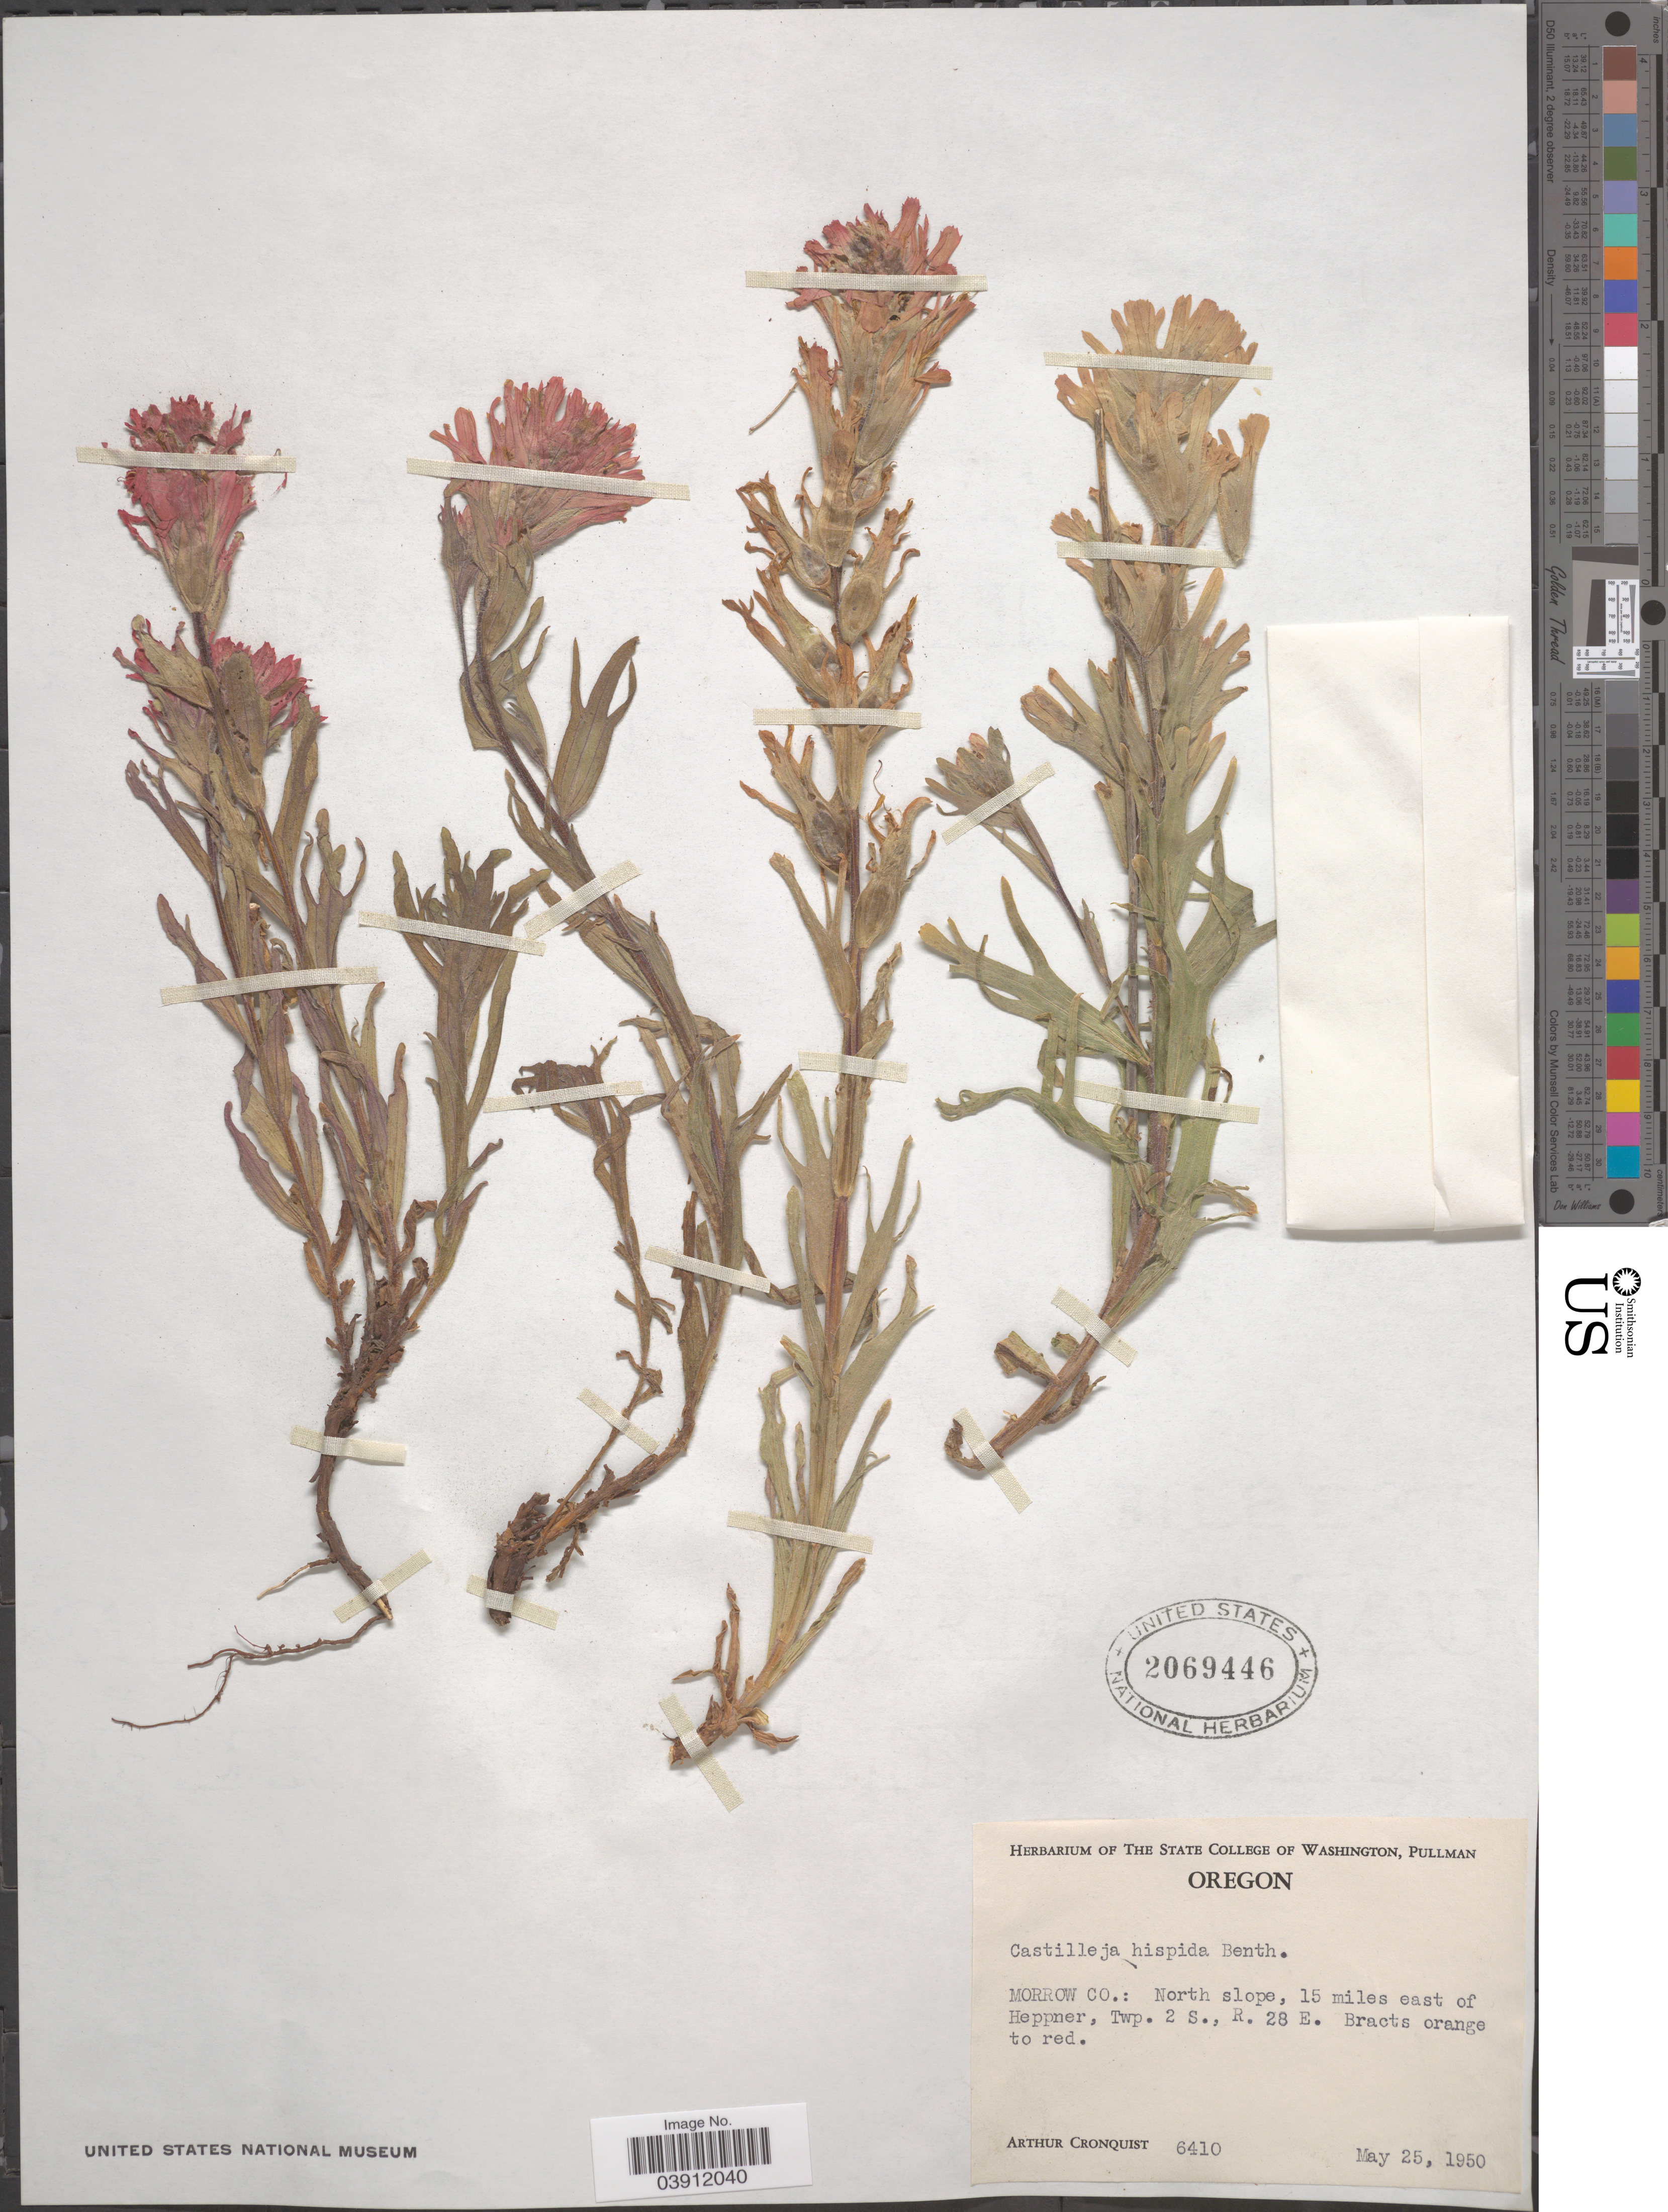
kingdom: Plantae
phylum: Tracheophyta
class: Magnoliopsida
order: Lamiales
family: Orobanchaceae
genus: Castilleja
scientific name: Castilleja hispida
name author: Benth. ex Hook.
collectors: A. J. Cronquist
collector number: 6410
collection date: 1950-05-25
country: United States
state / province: Oregon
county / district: Morrow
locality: Morrow Co.: North slope, 15 miles east of Heppner, Twp. 2 S., R. 28 E.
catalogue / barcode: US 2069446